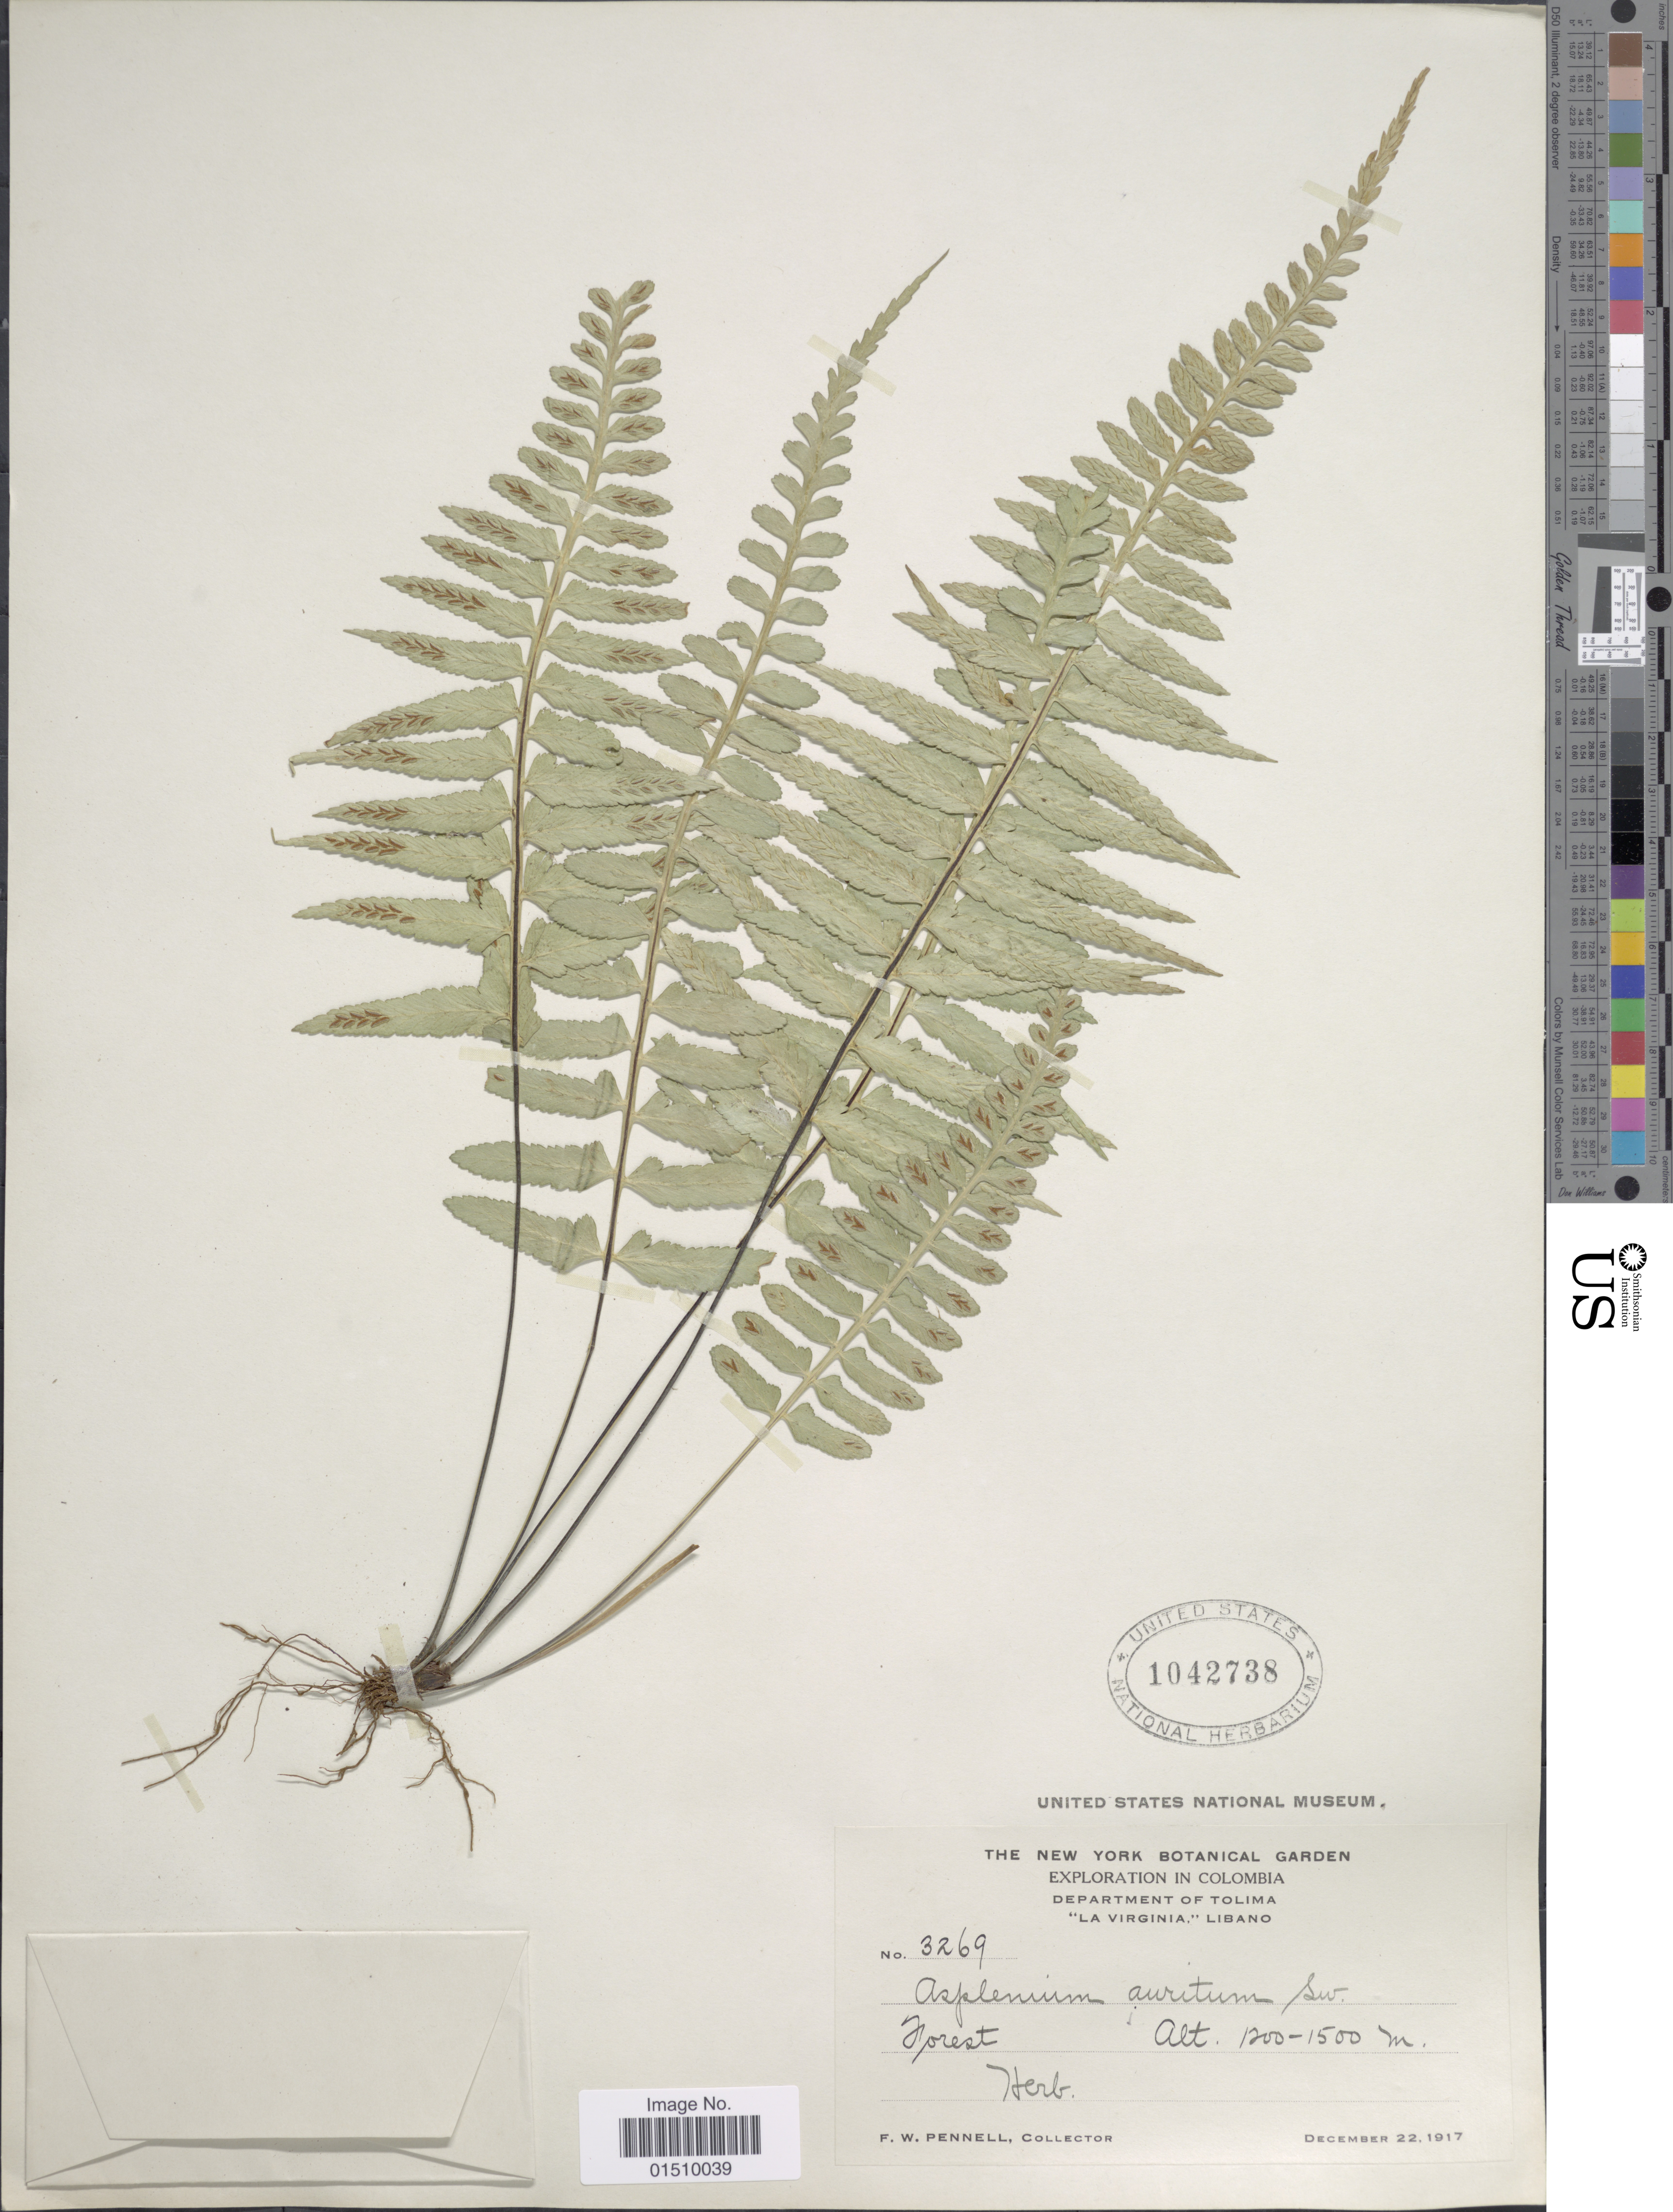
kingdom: Plantae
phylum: Tracheophyta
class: Polypodiopsida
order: Polypodiales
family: Aspleniaceae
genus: Asplenium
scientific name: Asplenium auritum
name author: Sw.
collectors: F. W. Pennell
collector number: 3269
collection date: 1917-12-22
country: Colombia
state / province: Tolima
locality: Colombia, Department of Toloma "La Virginia,"Libano.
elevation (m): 1200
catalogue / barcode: US 1042738